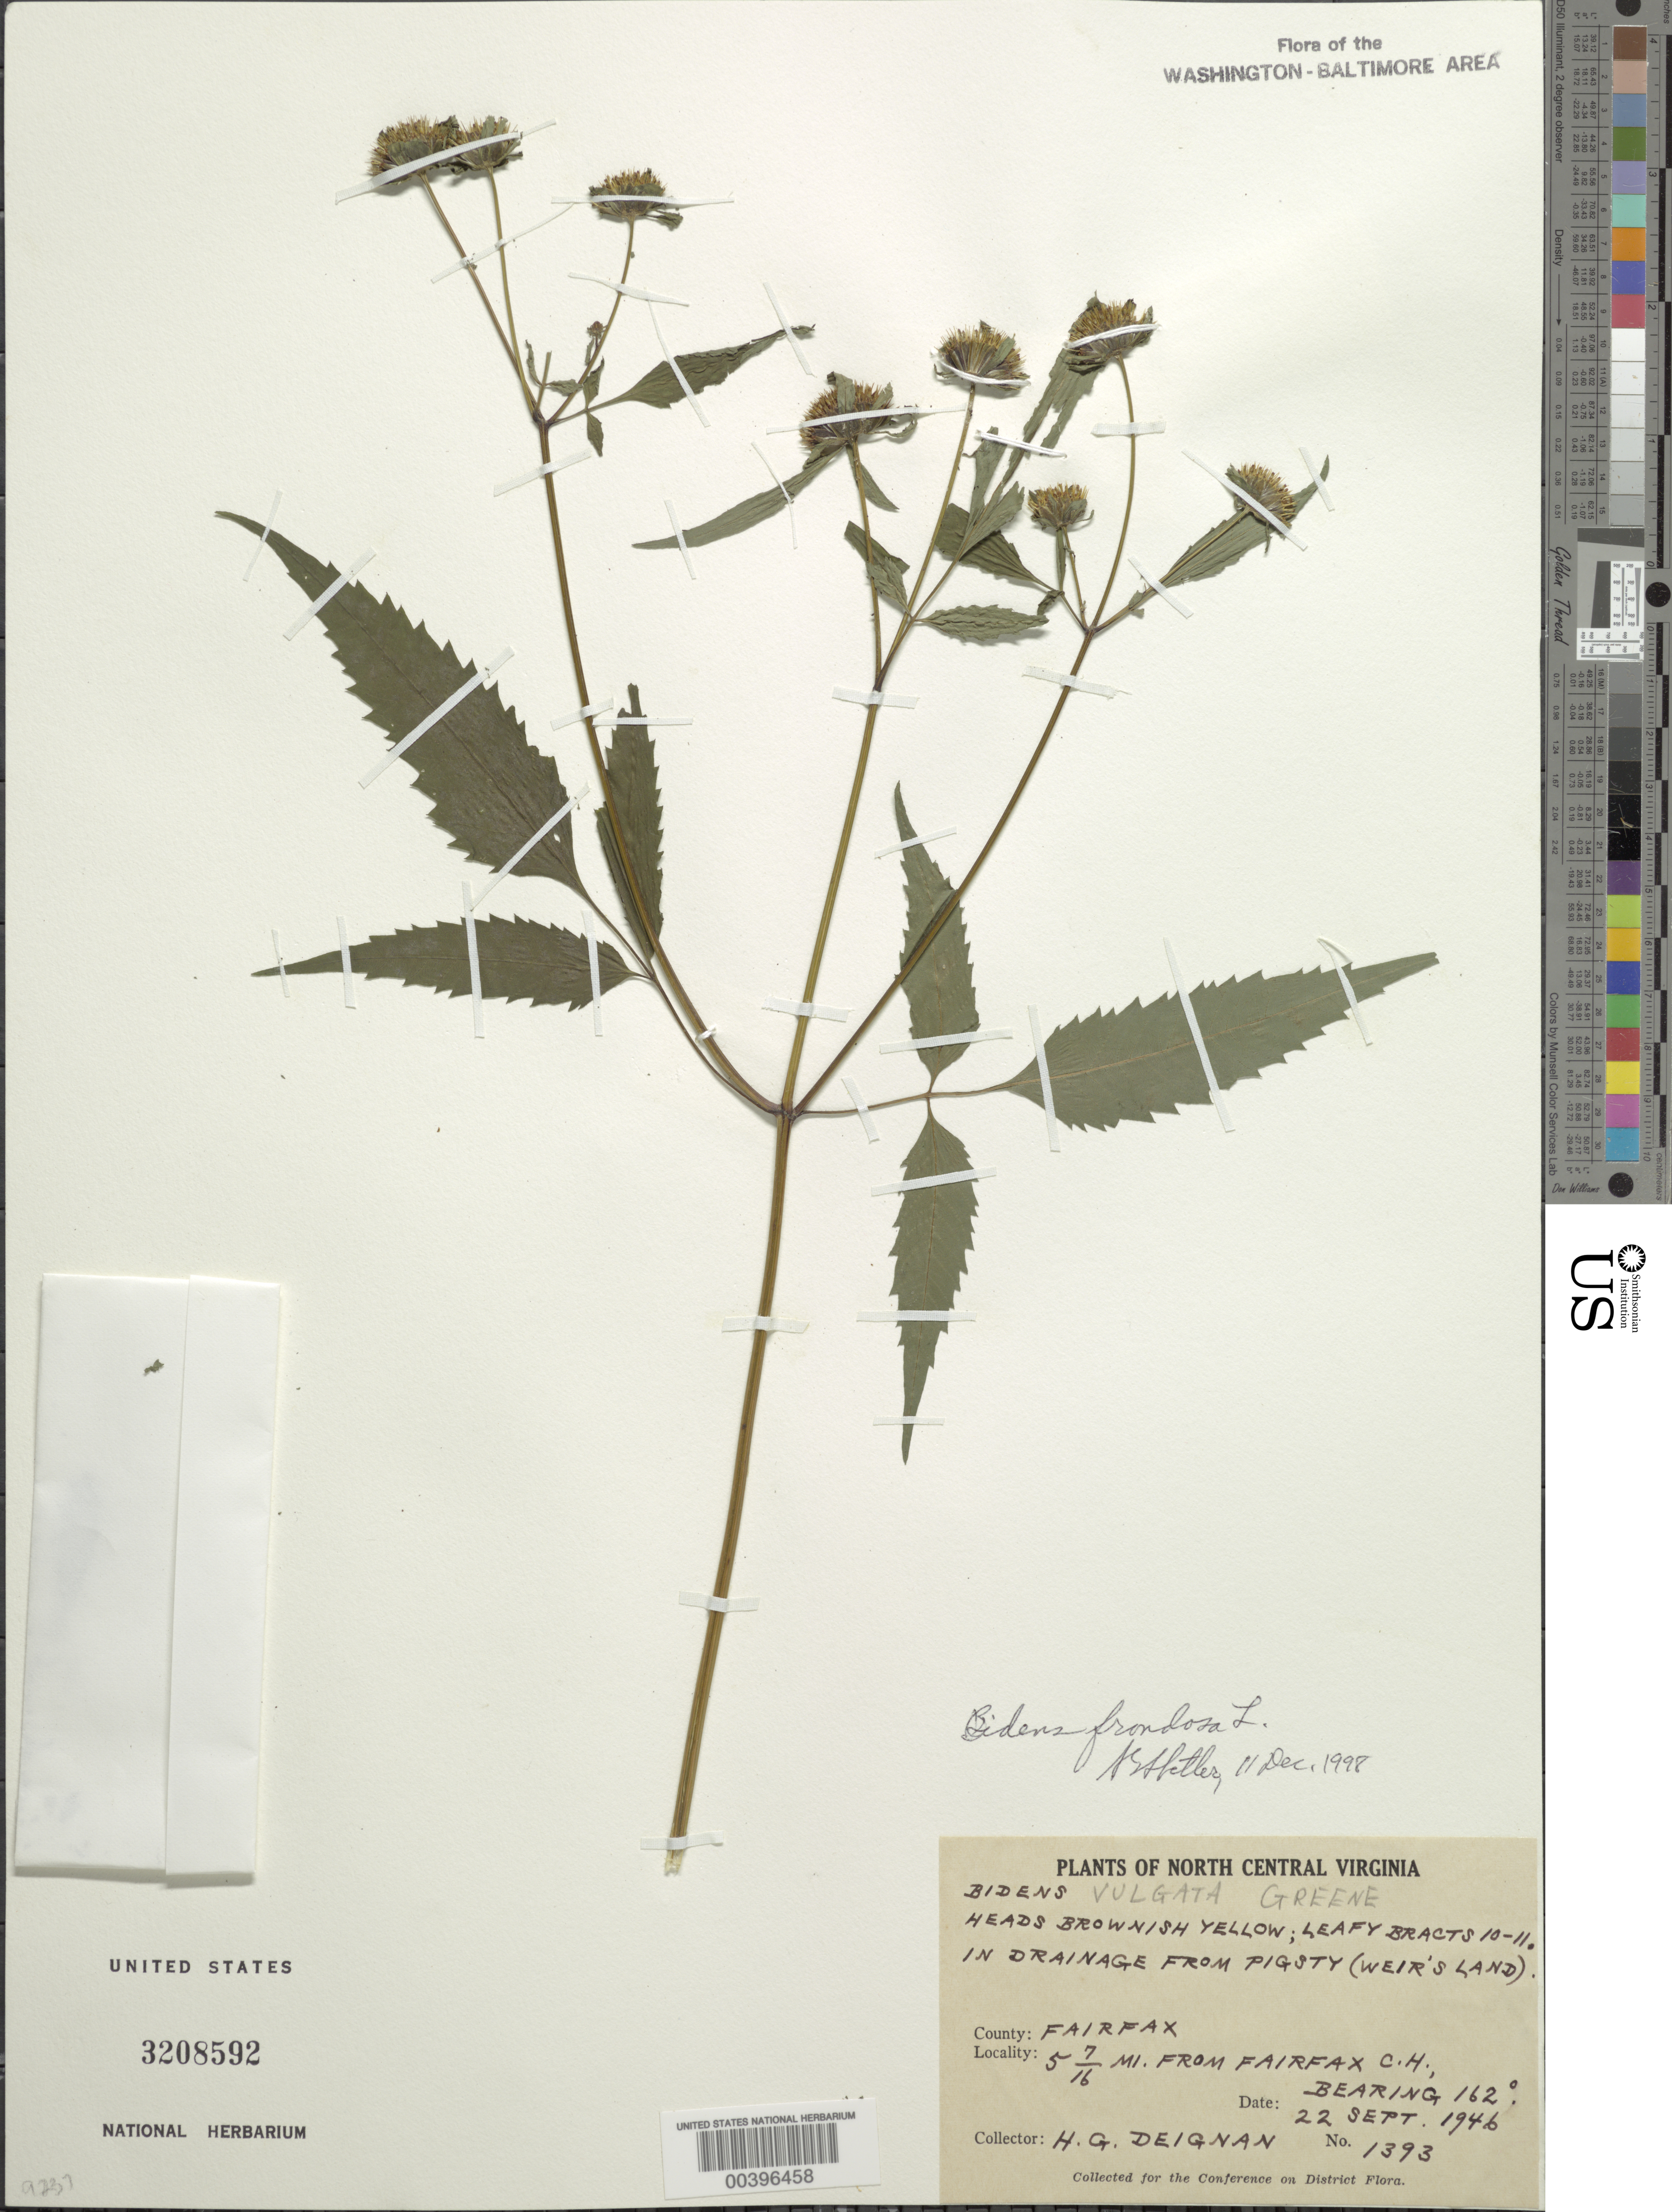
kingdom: Plantae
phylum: Tracheophyta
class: Magnoliopsida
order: Asterales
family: Asteraceae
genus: Bidens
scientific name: Bidens frondosa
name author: L.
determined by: Shetler, Stanwyn G., (US), NMNH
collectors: H. Diegnan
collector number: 1393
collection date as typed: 22 Sep 1946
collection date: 1946-09-22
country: United States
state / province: Virginia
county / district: Fairfax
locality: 5 7/16 M from Fairfax County Court House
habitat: In drainage from pigsty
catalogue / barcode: US 3208592